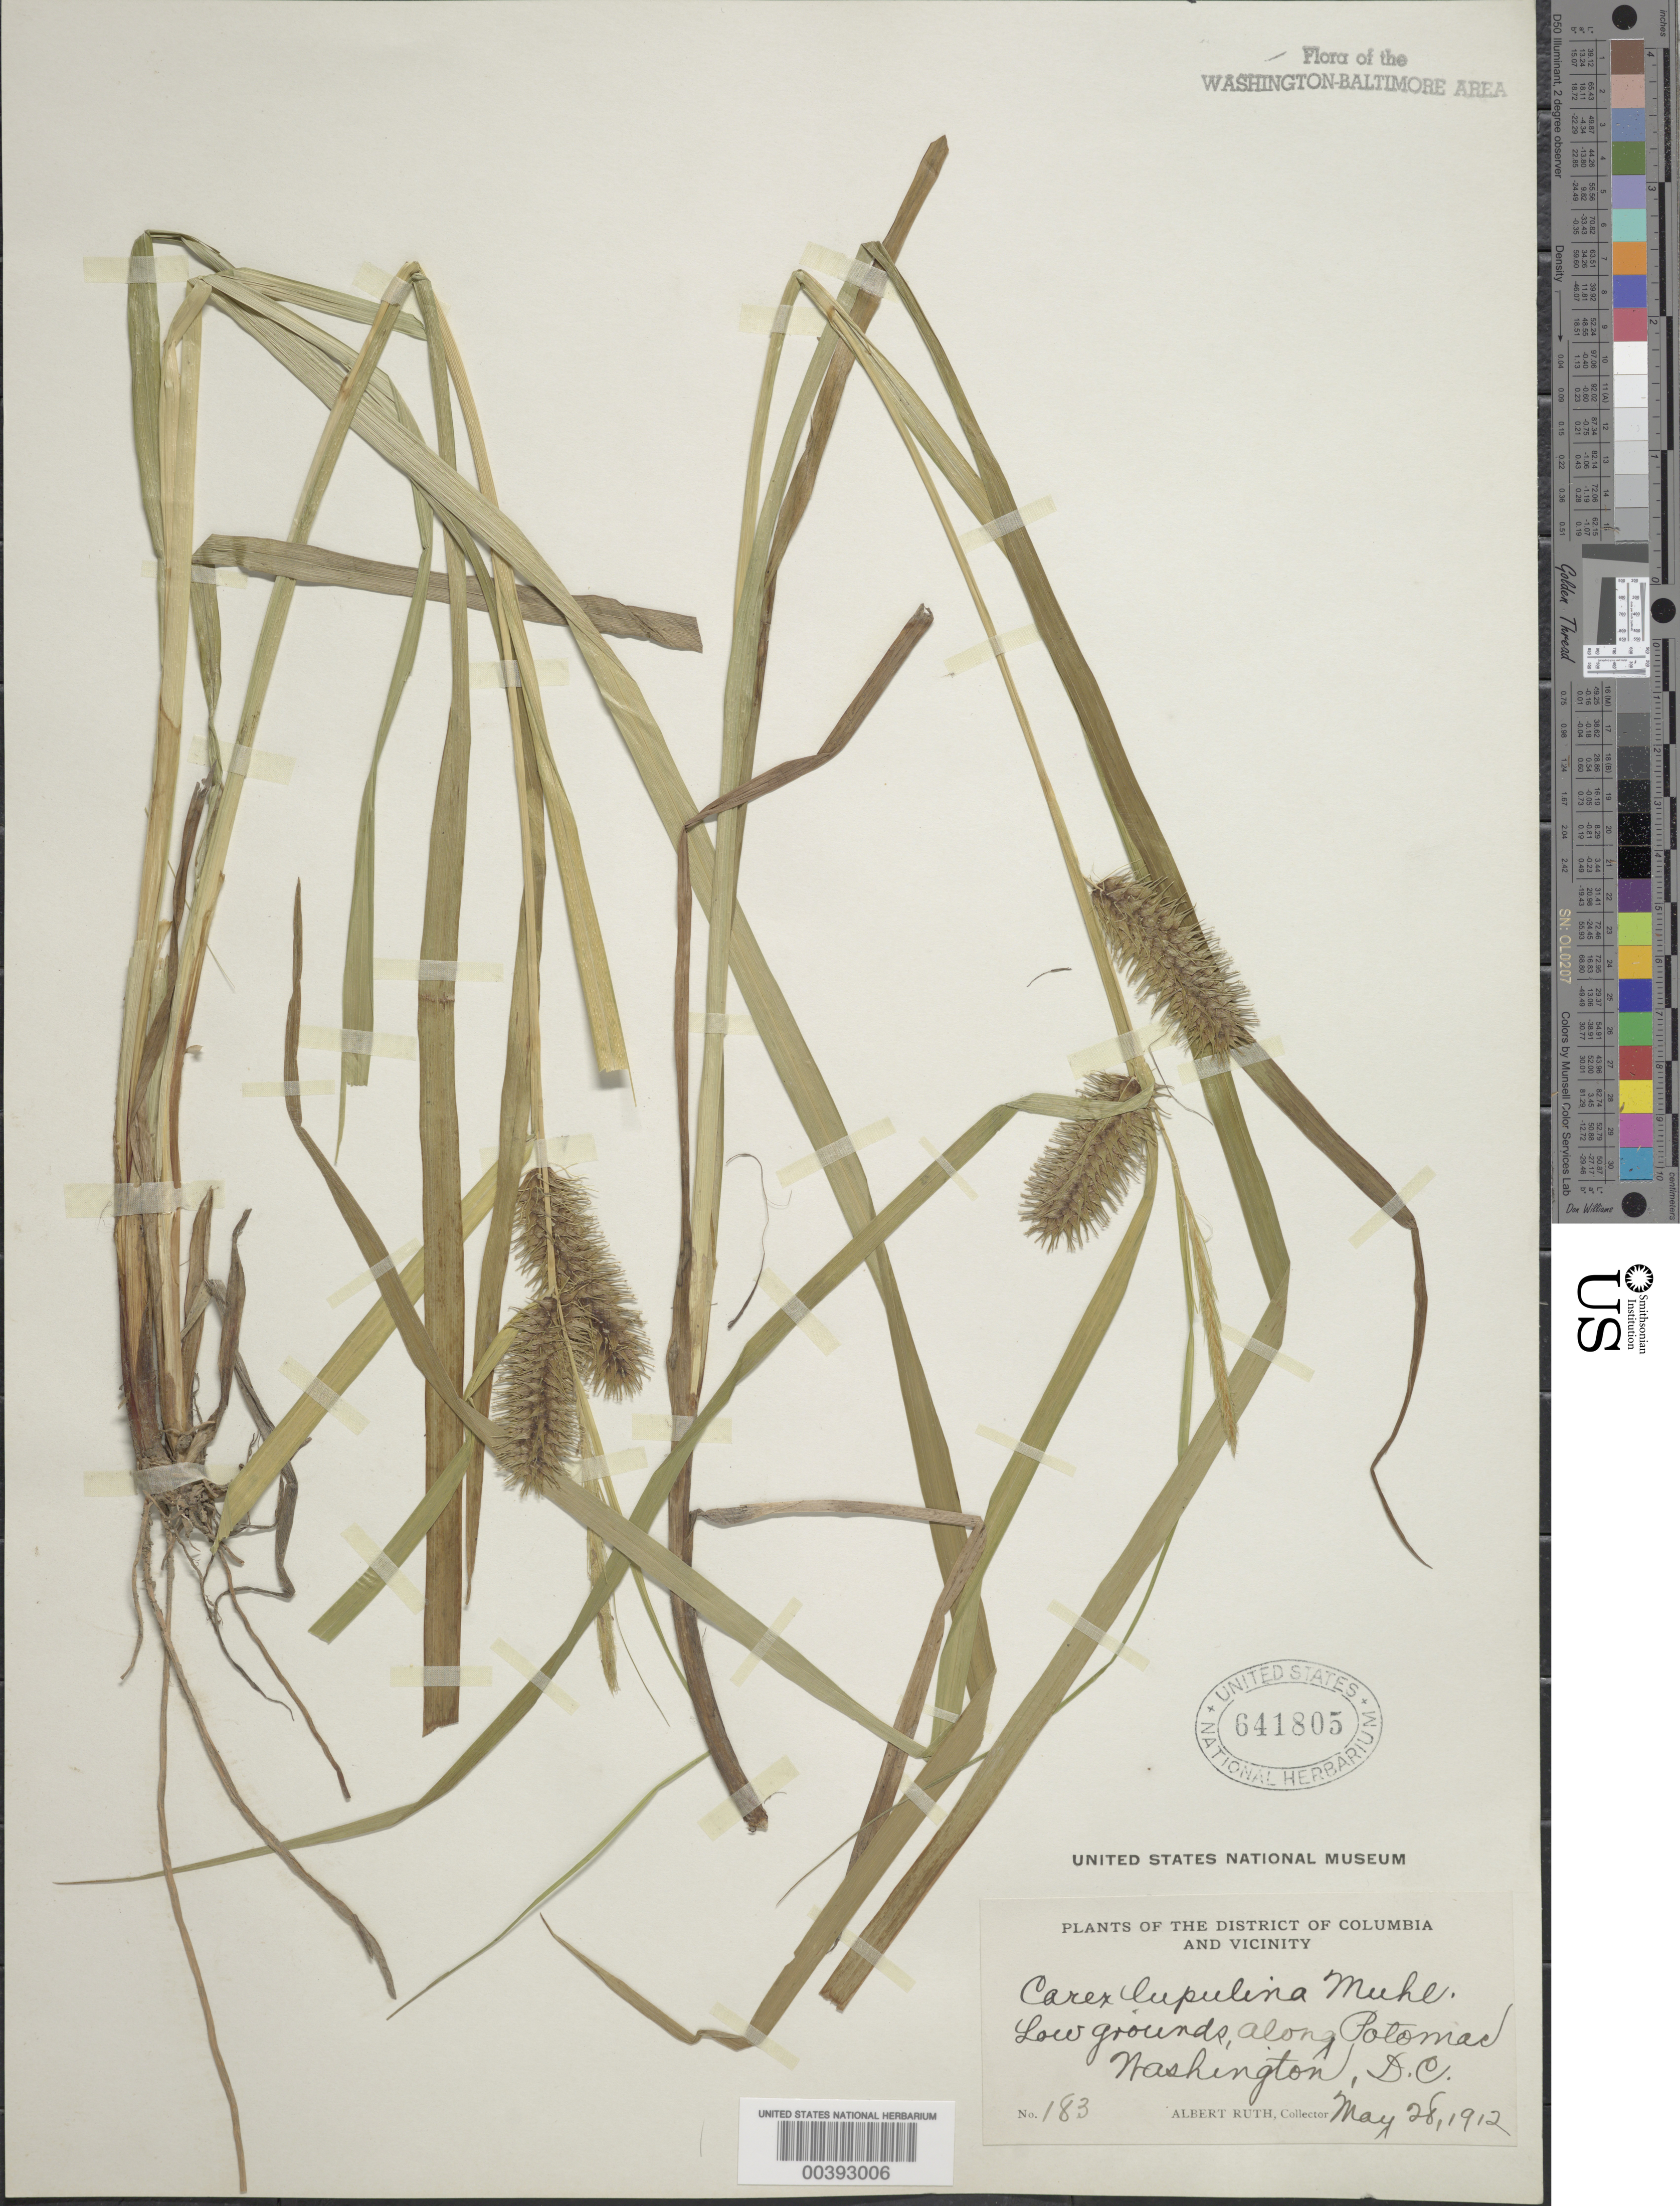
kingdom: Plantae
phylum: Tracheophyta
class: Liliopsida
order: Poales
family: Cyperaceae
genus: Carex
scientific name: Carex lurida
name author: Wahlenb.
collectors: A. Ruth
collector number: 183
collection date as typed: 28 May 1912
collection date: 1912-05-28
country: United States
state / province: District of Columbia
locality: Potomac River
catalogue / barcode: US 641805